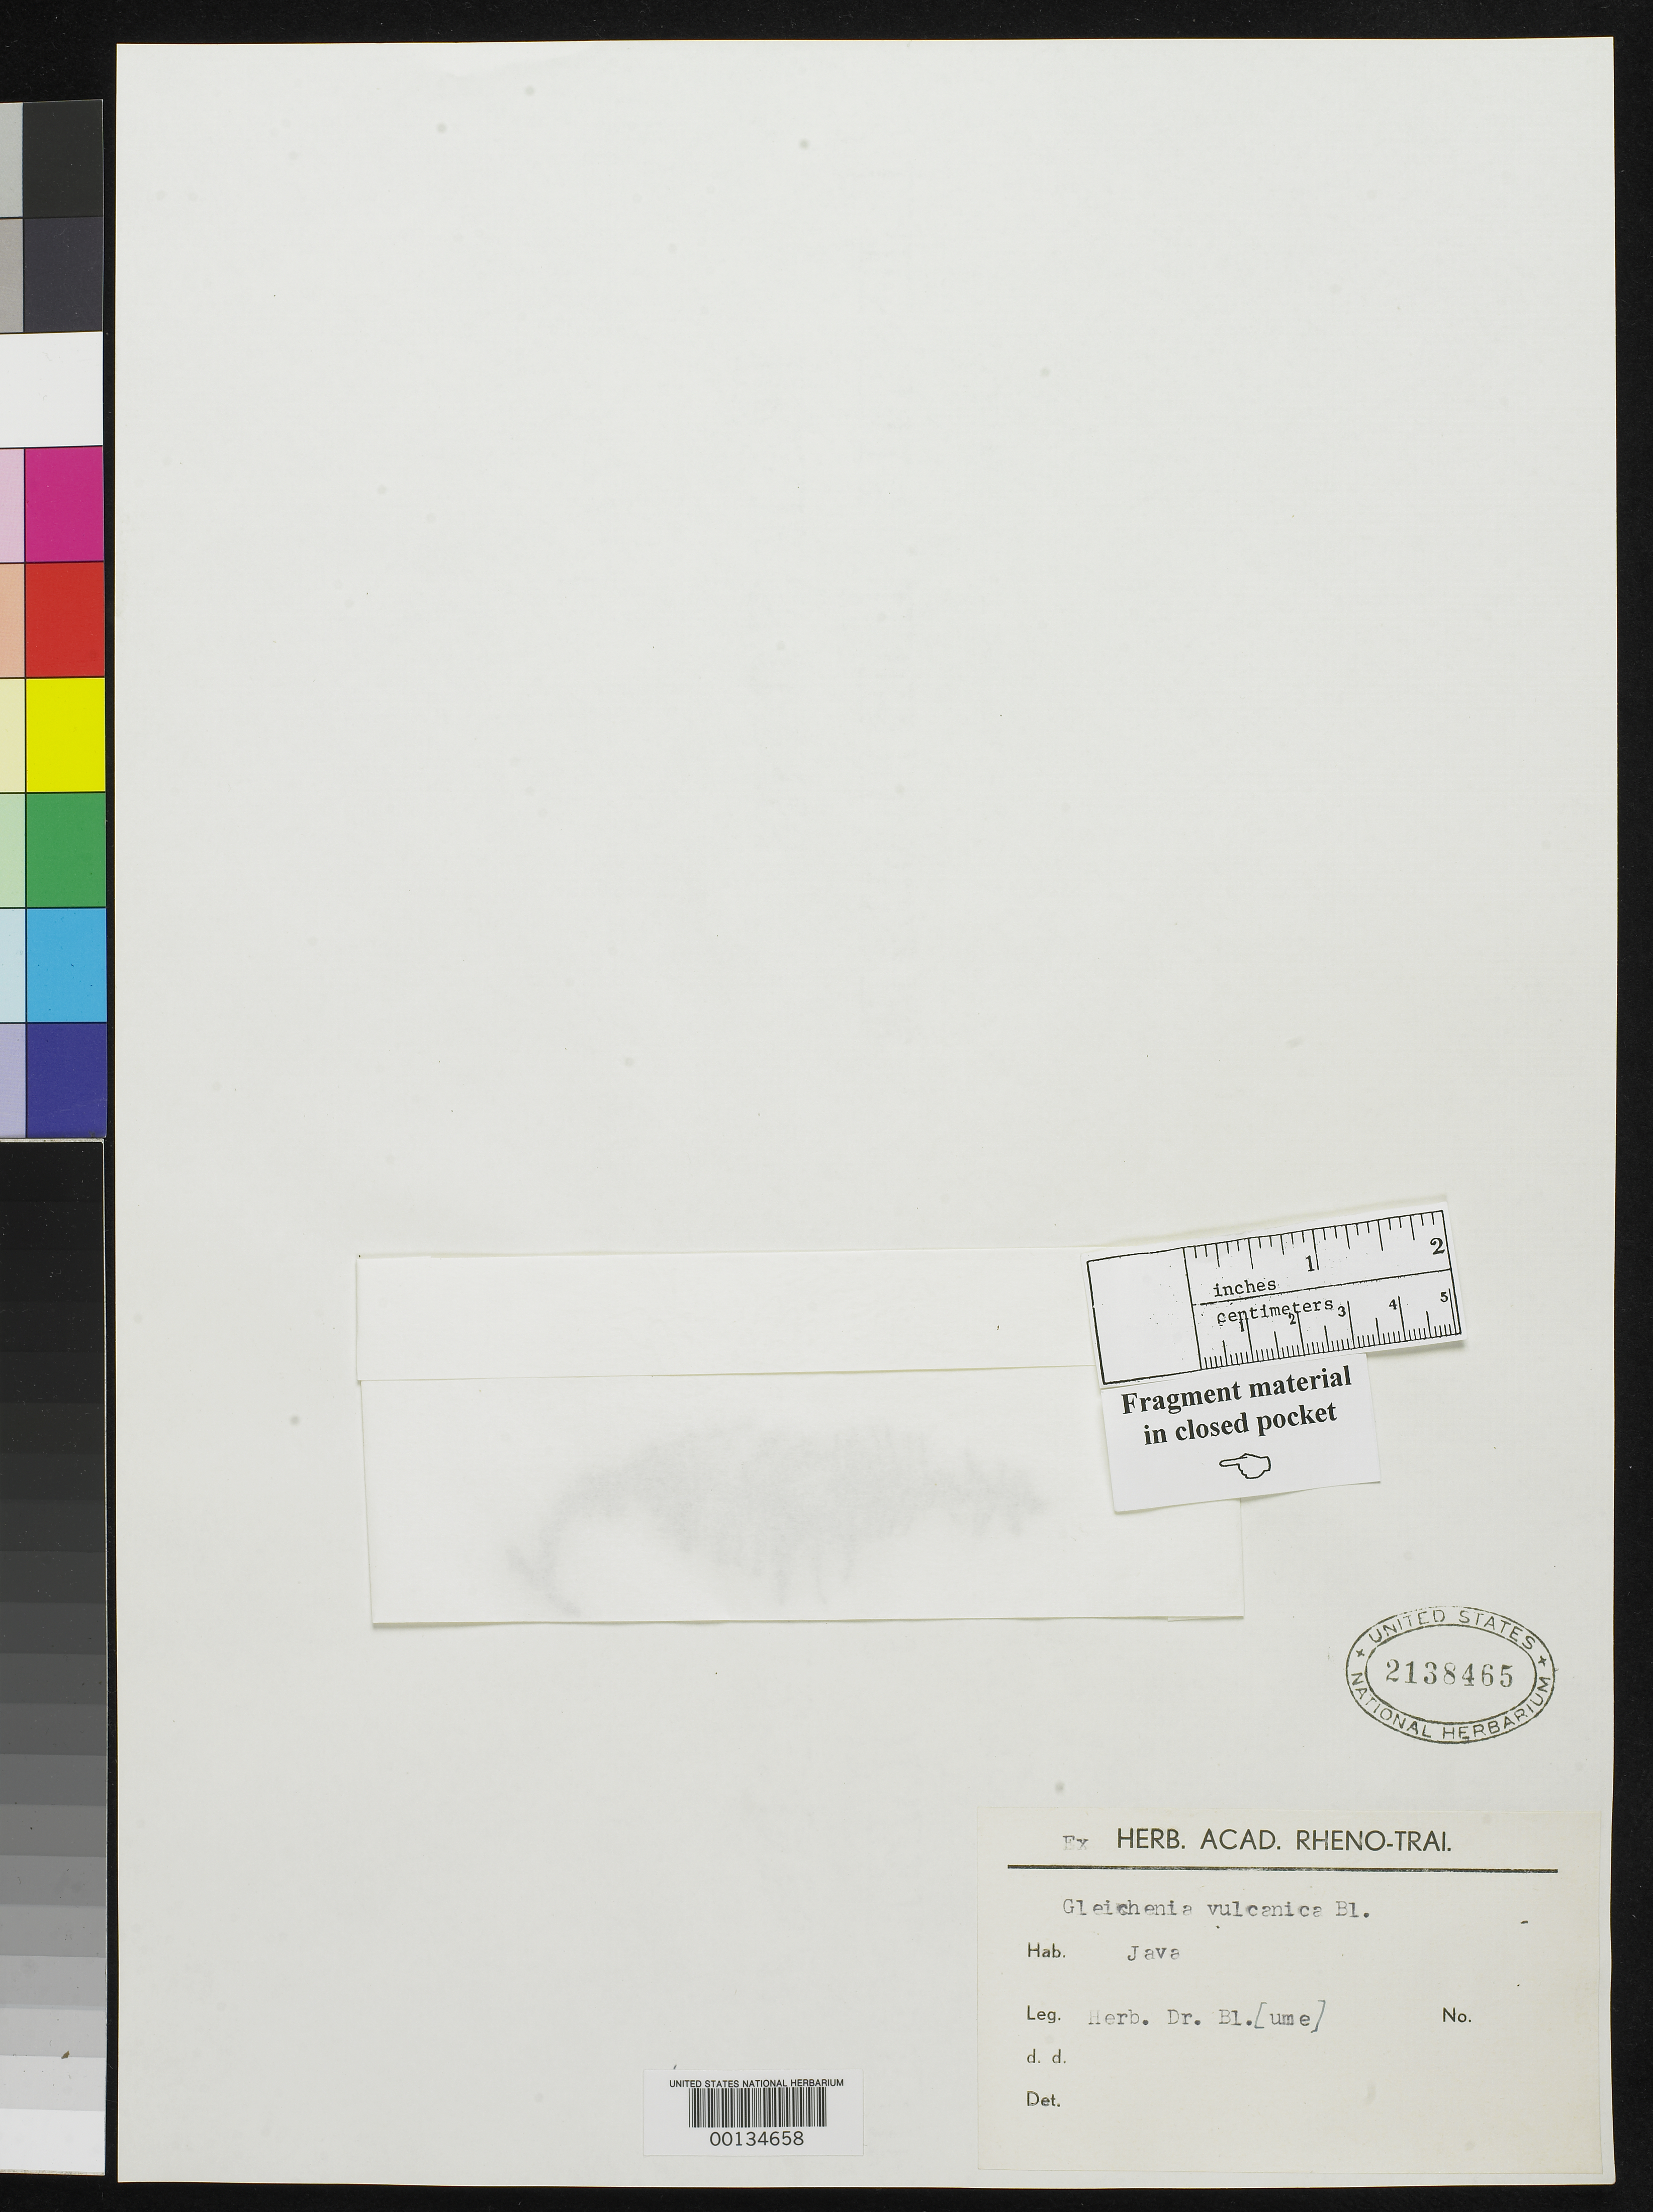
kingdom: Plantae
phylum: Tracheophyta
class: Polypodiopsida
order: Gleicheniales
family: Gleicheniaceae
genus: Gleichenia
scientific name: Gleichenia vulcanica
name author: Blume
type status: Isotype Fragment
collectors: ex herb. C.L. Blume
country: Indonesia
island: Java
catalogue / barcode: US 2138465